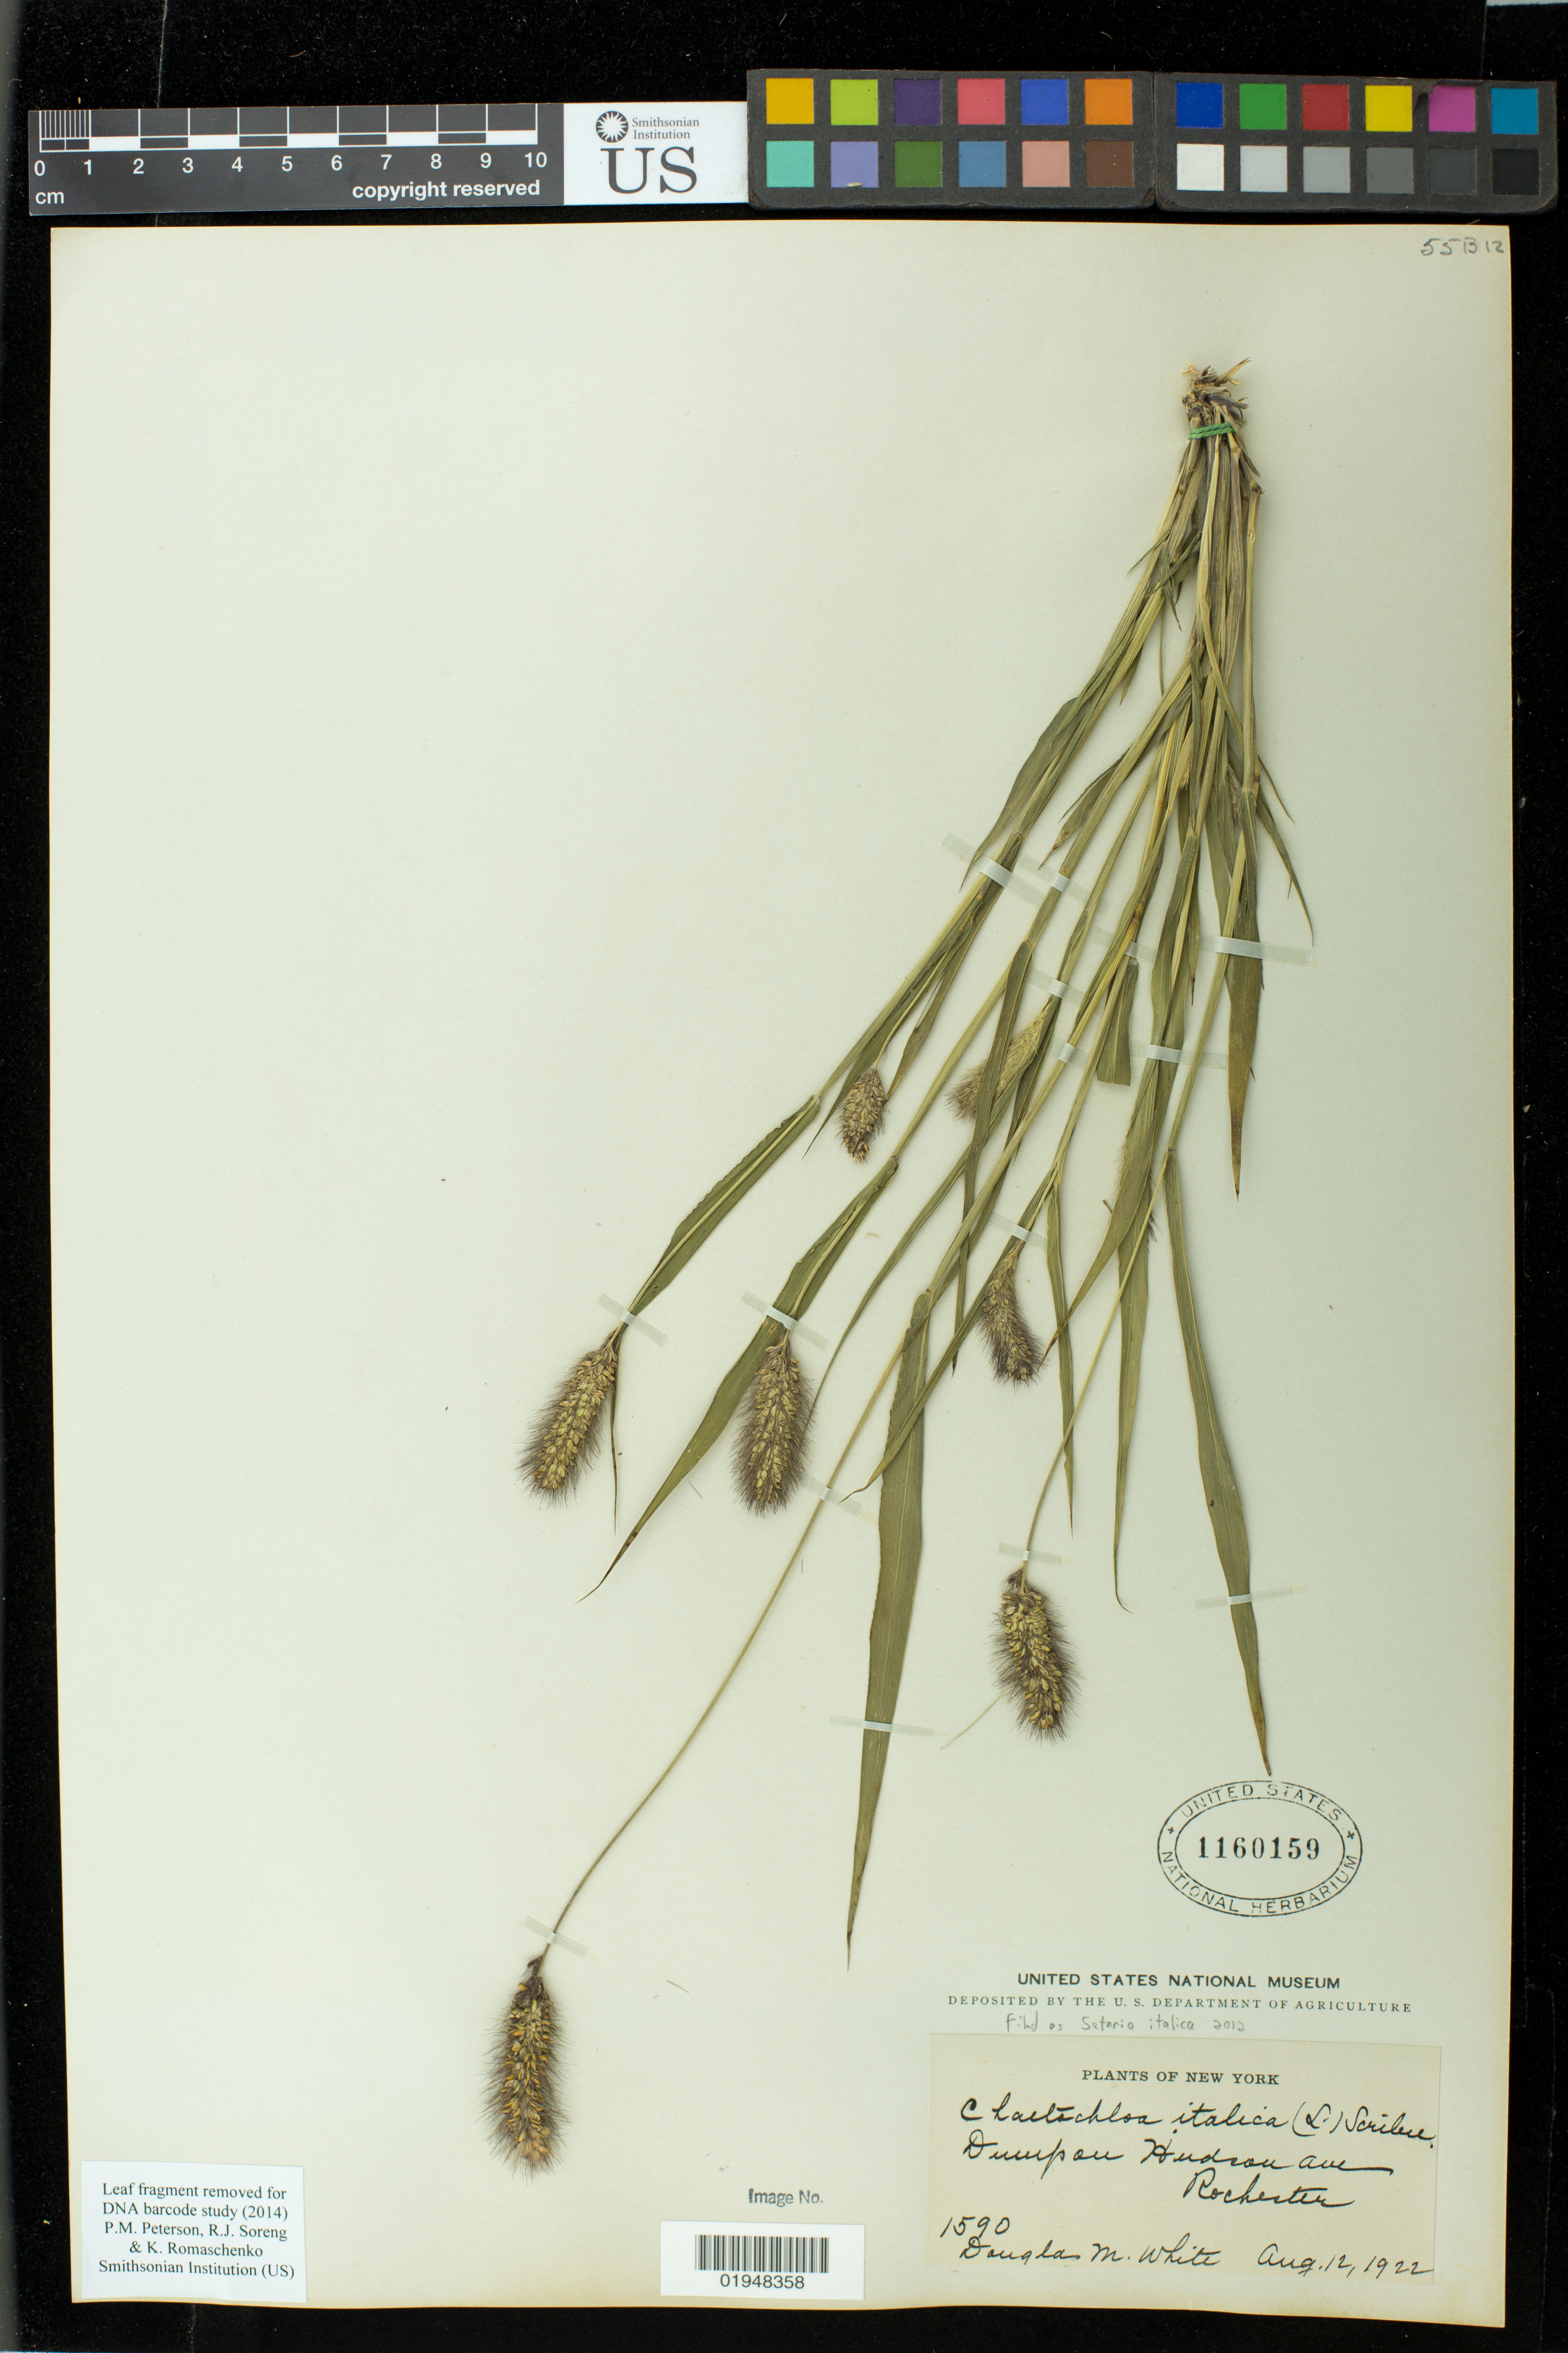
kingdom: Plantae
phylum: Tracheophyta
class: Liliopsida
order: Poales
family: Poaceae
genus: Setaria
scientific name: Setaria italica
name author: (L.) P. Beauv.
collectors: D. White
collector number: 1590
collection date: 1922-08-12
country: United States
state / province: New York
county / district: Monroe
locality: Hudsan ave Rochester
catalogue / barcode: US 1160159